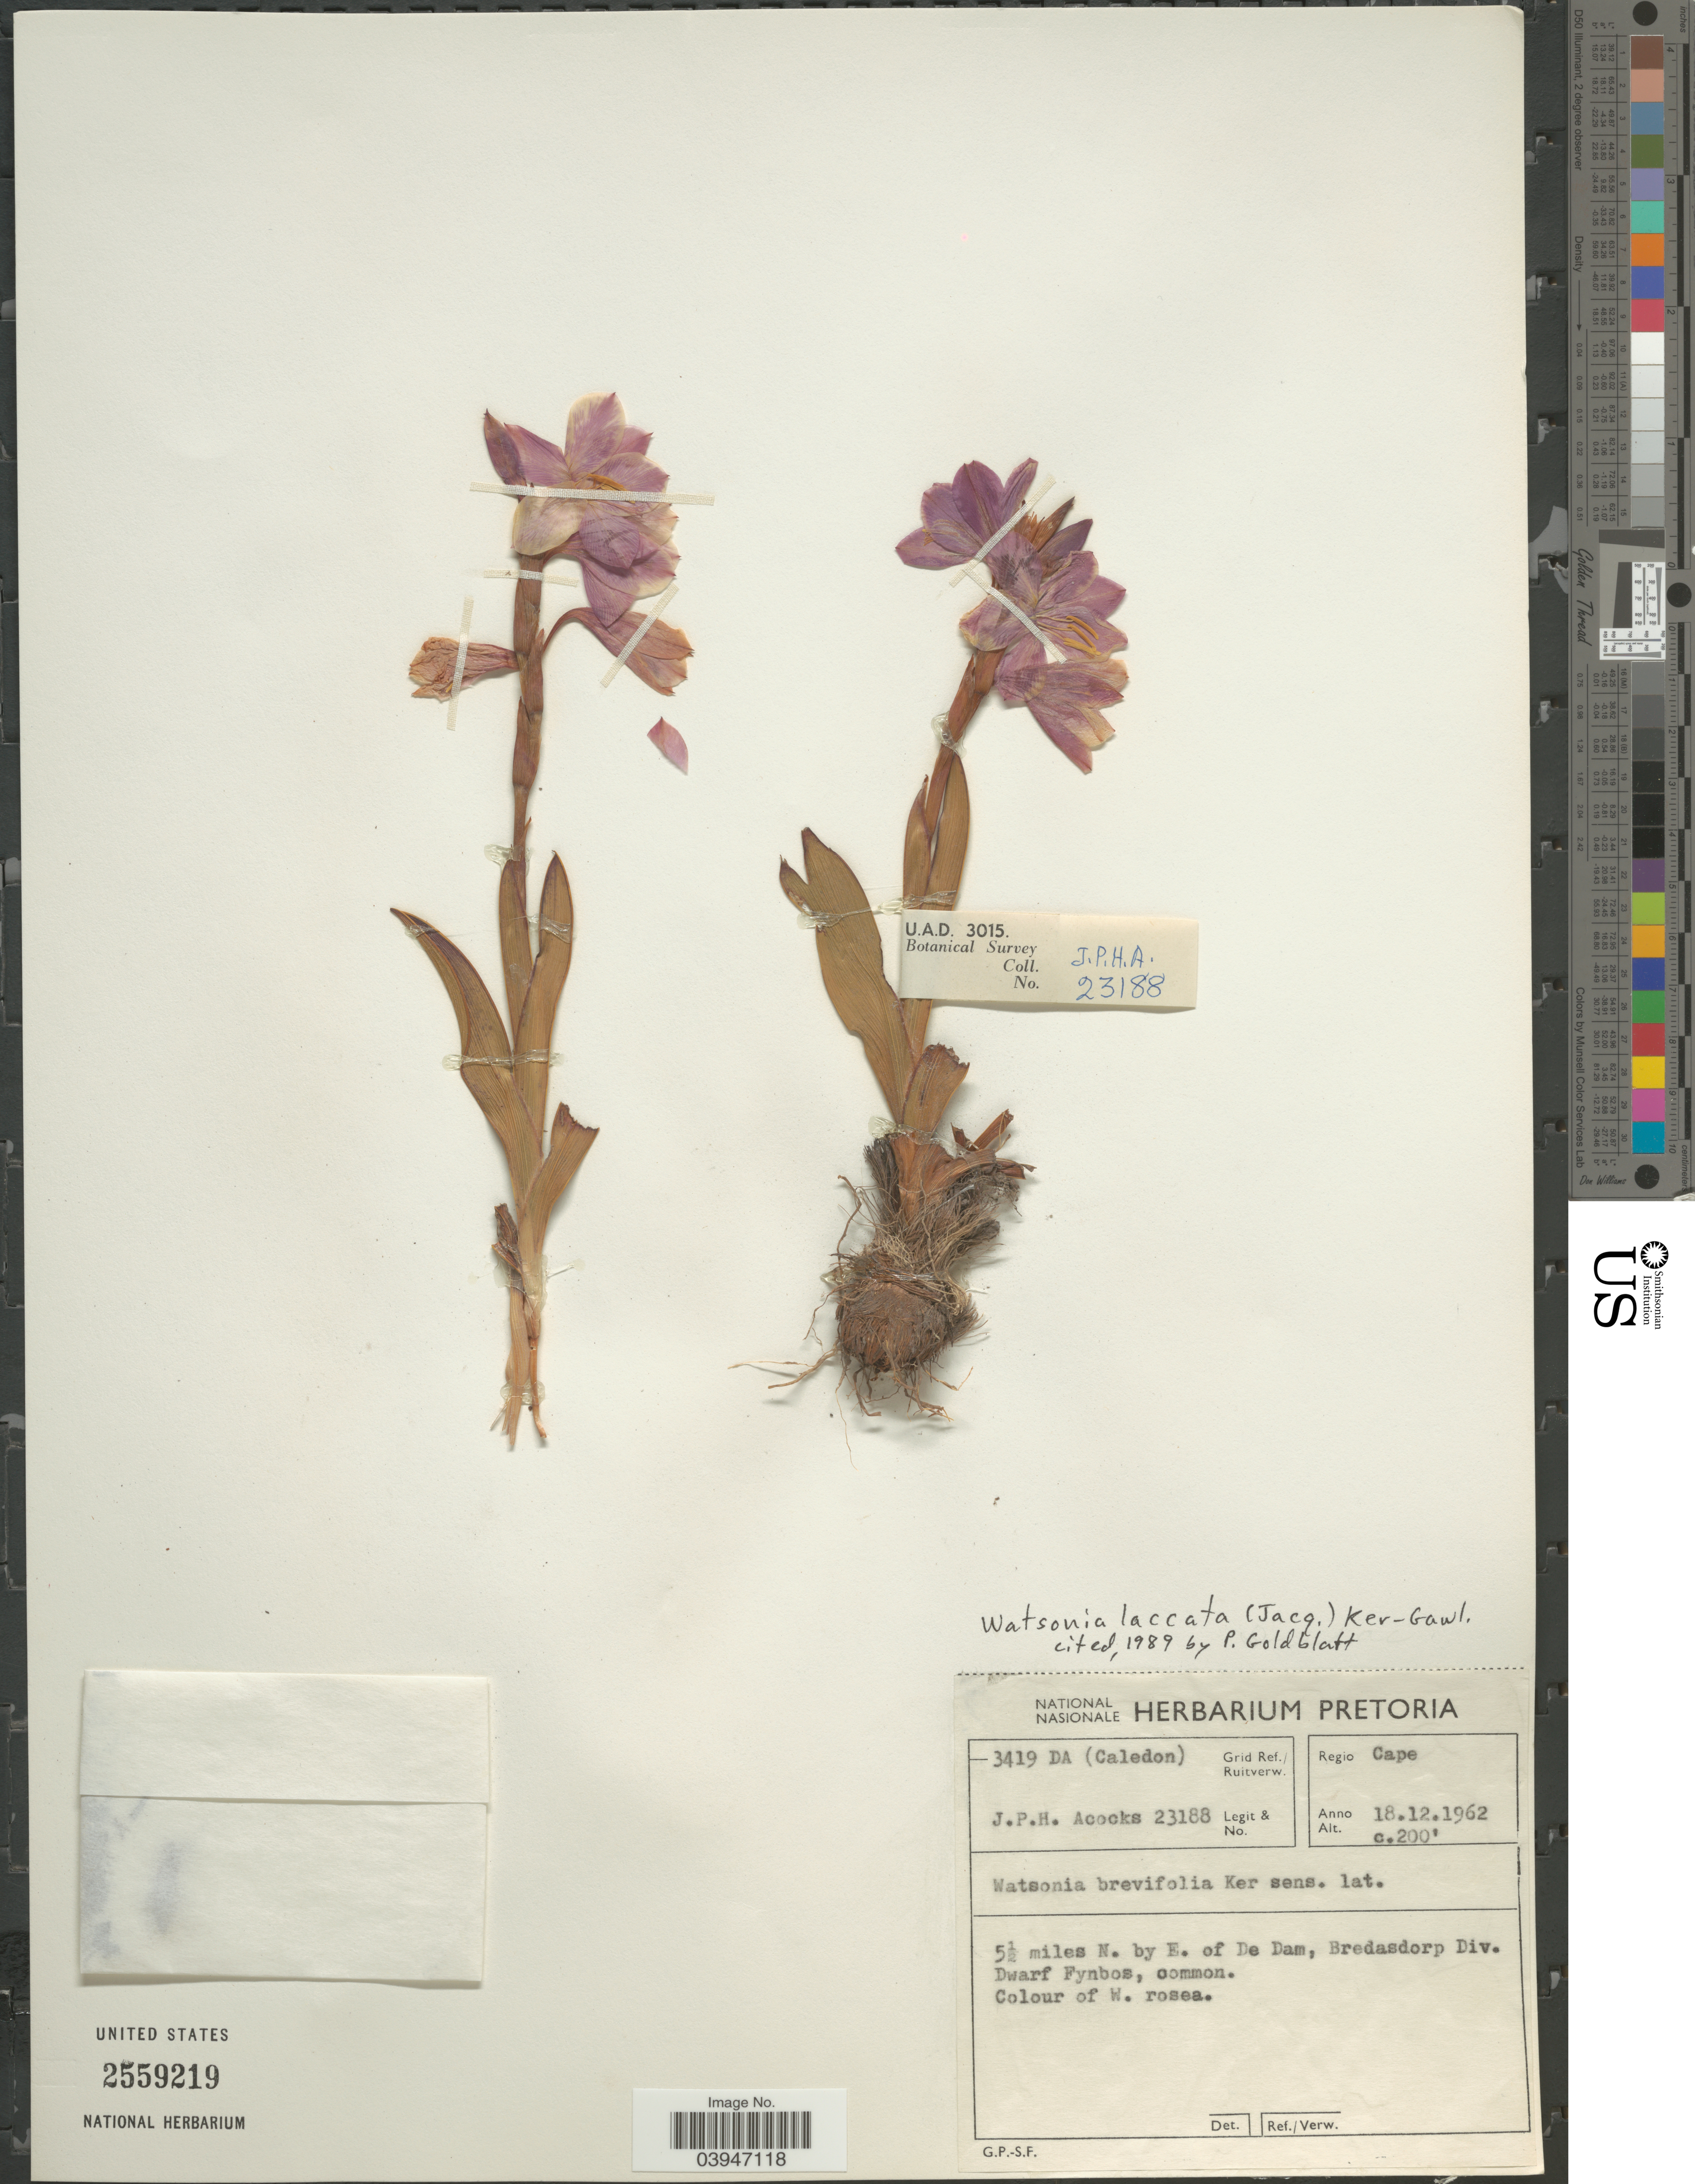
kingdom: Plantae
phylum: Tracheophyta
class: Liliopsida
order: Asparagales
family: Iridaceae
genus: Watsonia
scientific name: Watsonia laccata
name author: (Jacq.) Ker Gawl.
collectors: J. P. Acocks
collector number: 23188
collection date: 1962-12-18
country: South Africa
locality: Grid Ref./ Ruitverw. 3419 DA (Caledon). Regio Cape. 5½ miles N. by E. of De Dam, Bredasdorp Div.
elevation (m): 61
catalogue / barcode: US 2559219